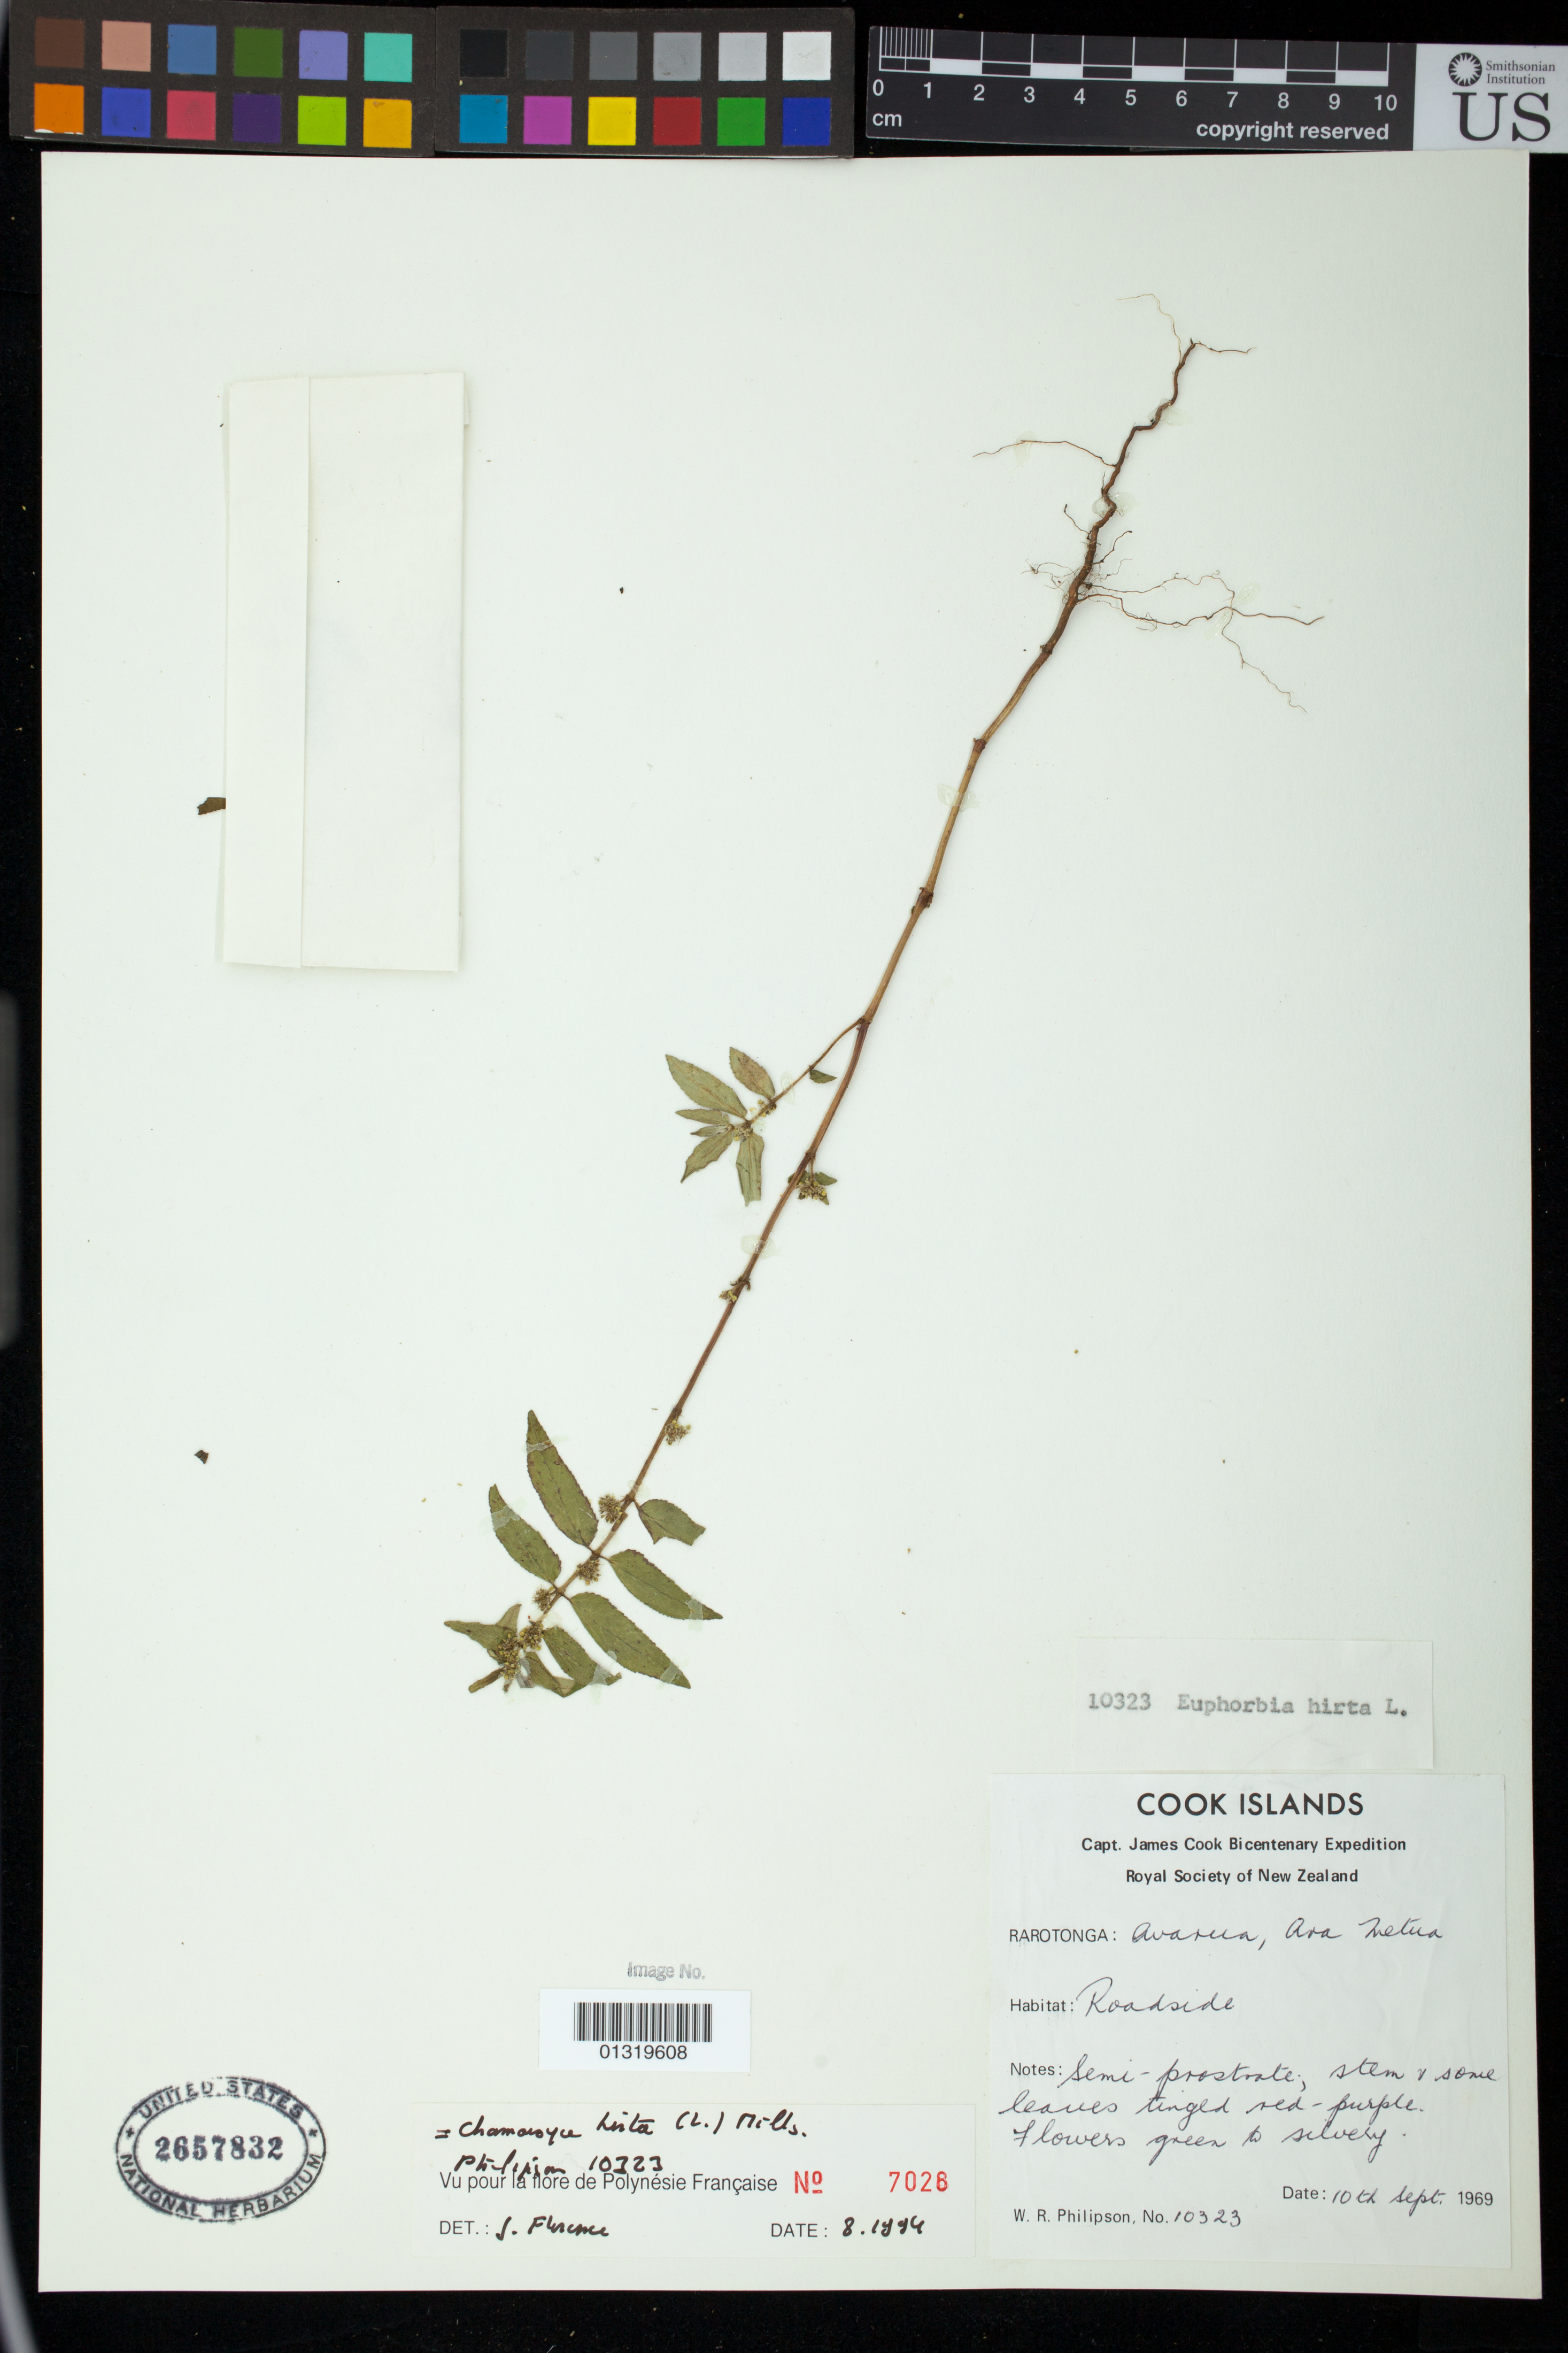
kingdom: Plantae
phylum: Tracheophyta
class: Magnoliopsida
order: Malpighiales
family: Euphorbiaceae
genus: Euphorbia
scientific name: Euphorbia hirta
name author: L.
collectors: W. R. Philipson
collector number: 10323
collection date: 1969-09-10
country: Cook Islands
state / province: Rarotonga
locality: Avarua, Ara Metua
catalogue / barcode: US 2657832